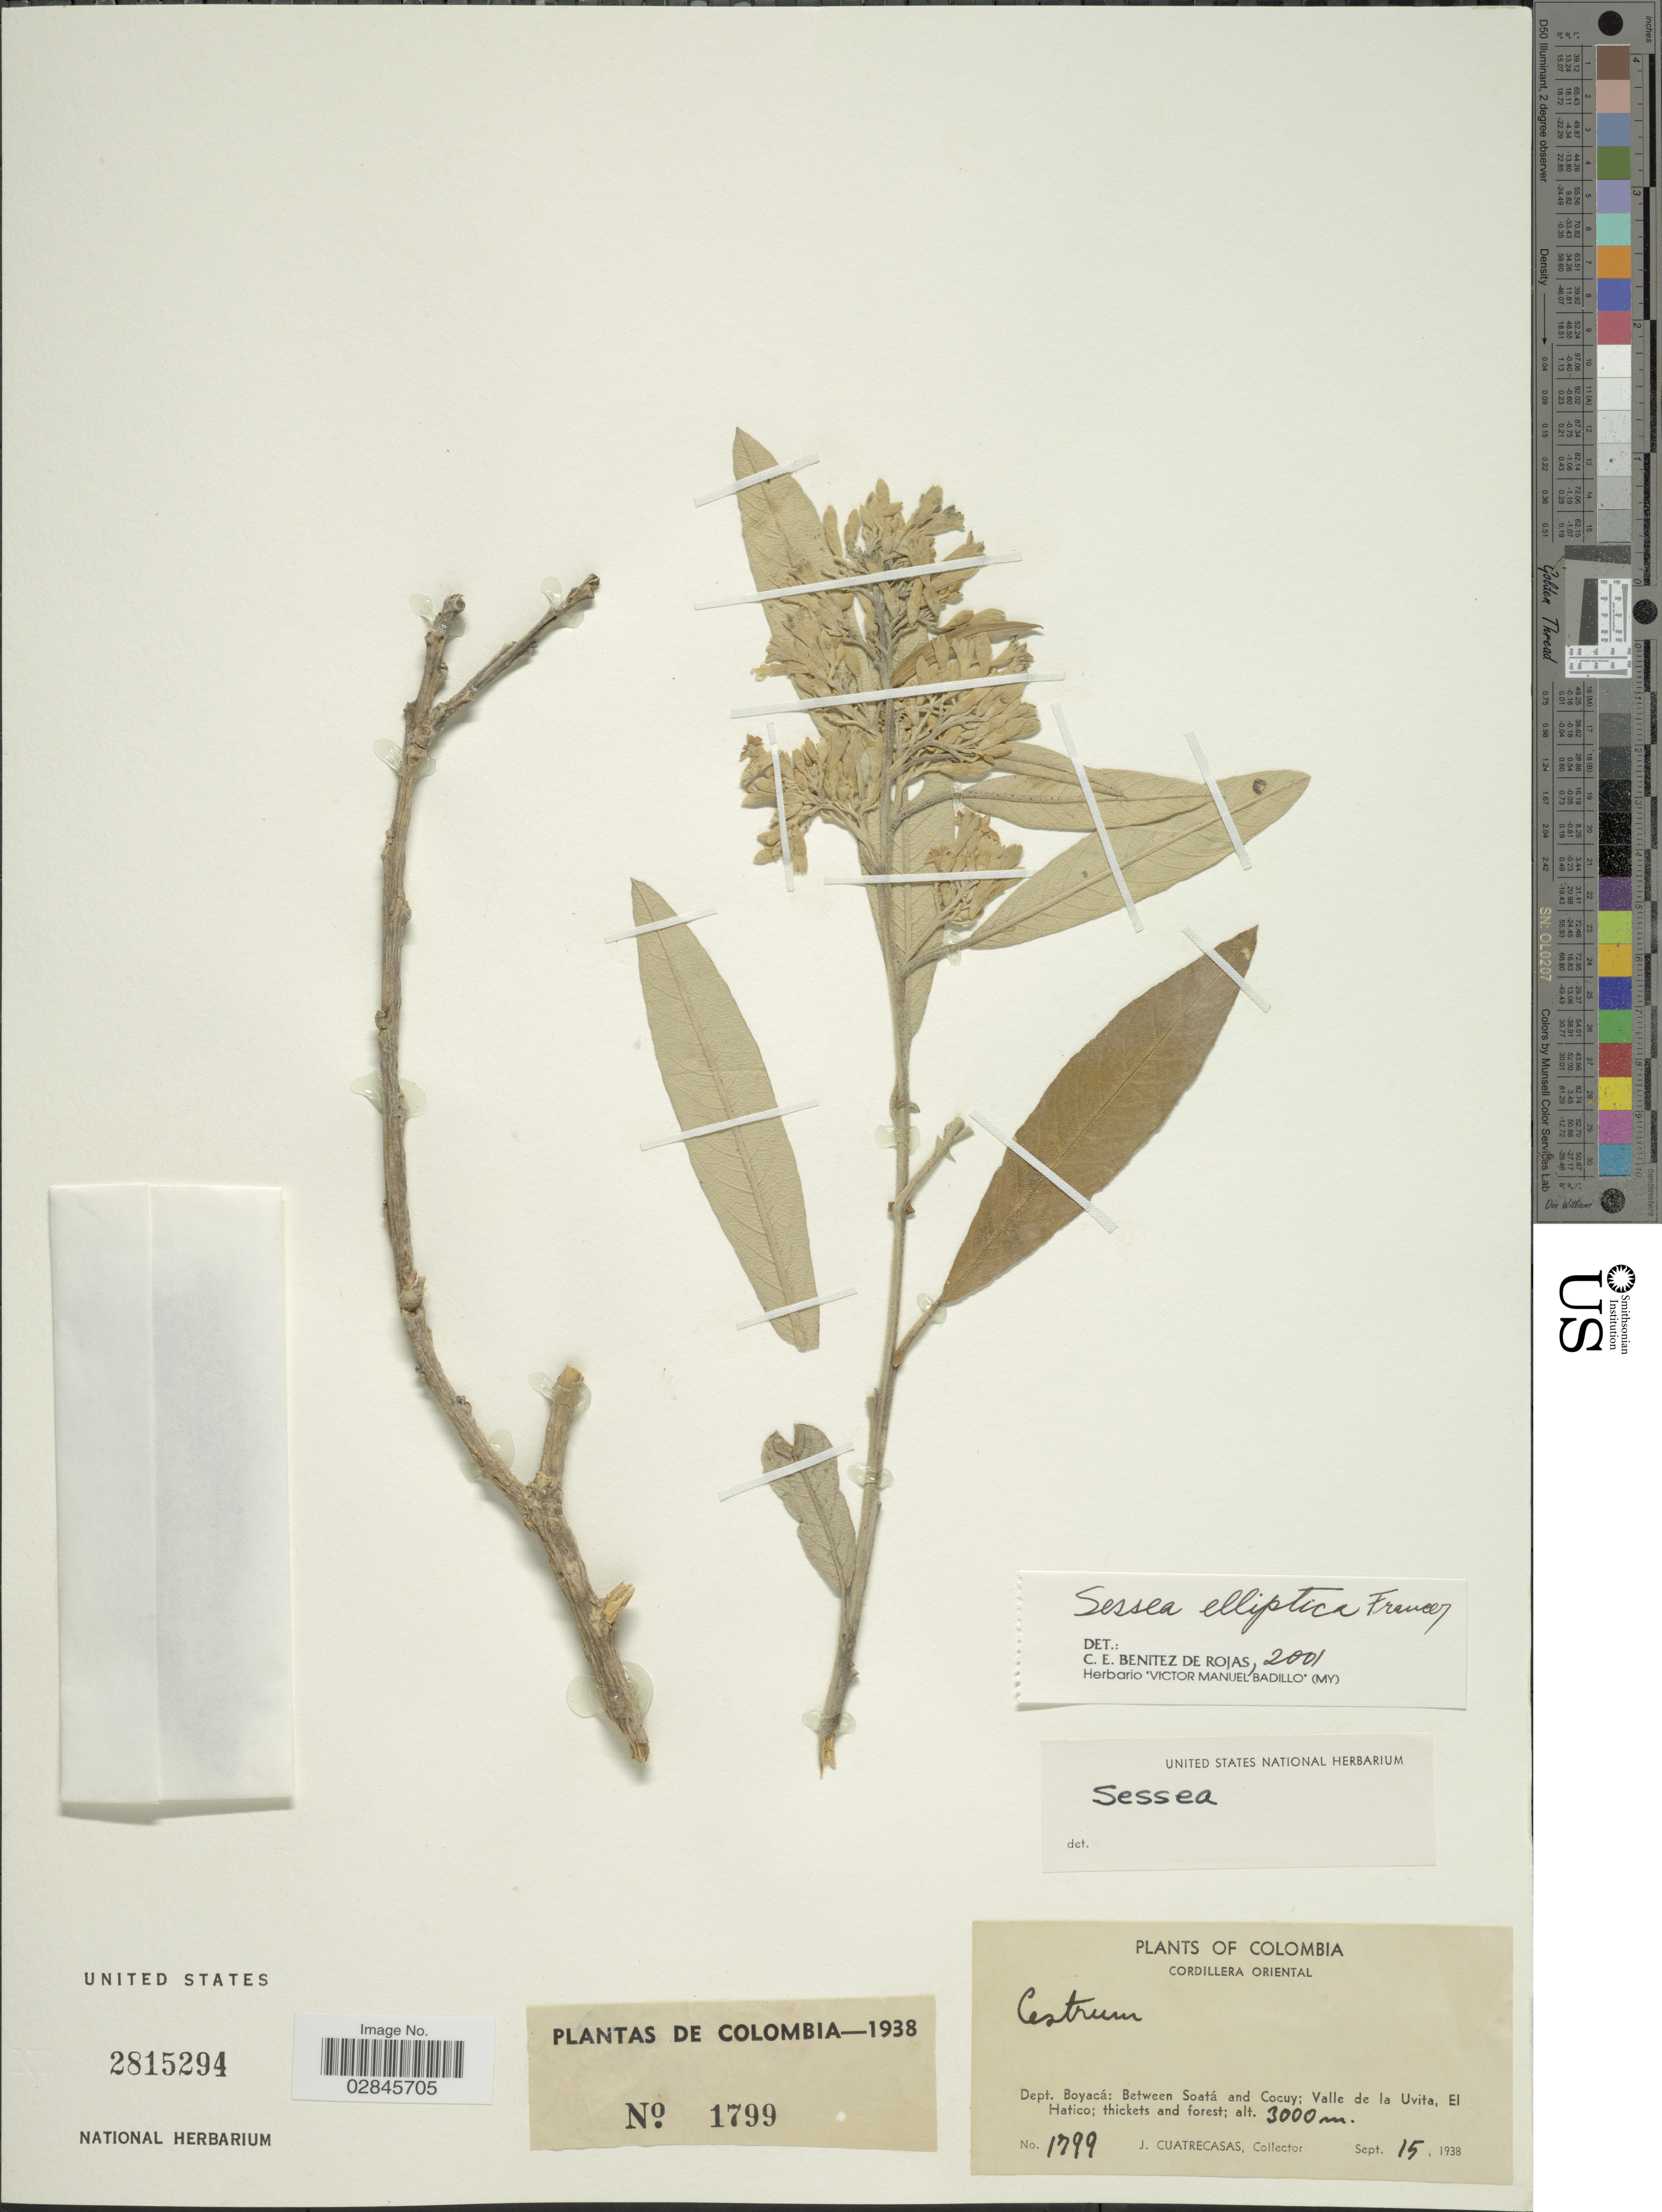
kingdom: Plantae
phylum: Tracheophyta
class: Magnoliopsida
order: Solanales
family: Solanaceae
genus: Sessea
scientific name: Sessea elliptica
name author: Francey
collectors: J. Cuatrecasas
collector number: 1799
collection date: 1938-09-15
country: Colombia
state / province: Boyacá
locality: Cordillera Oriental. Dept. Boyacá: Between Soatá and Cocuy; Valle de la Uvita, El Hatico.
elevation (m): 3000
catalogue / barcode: US 2815294